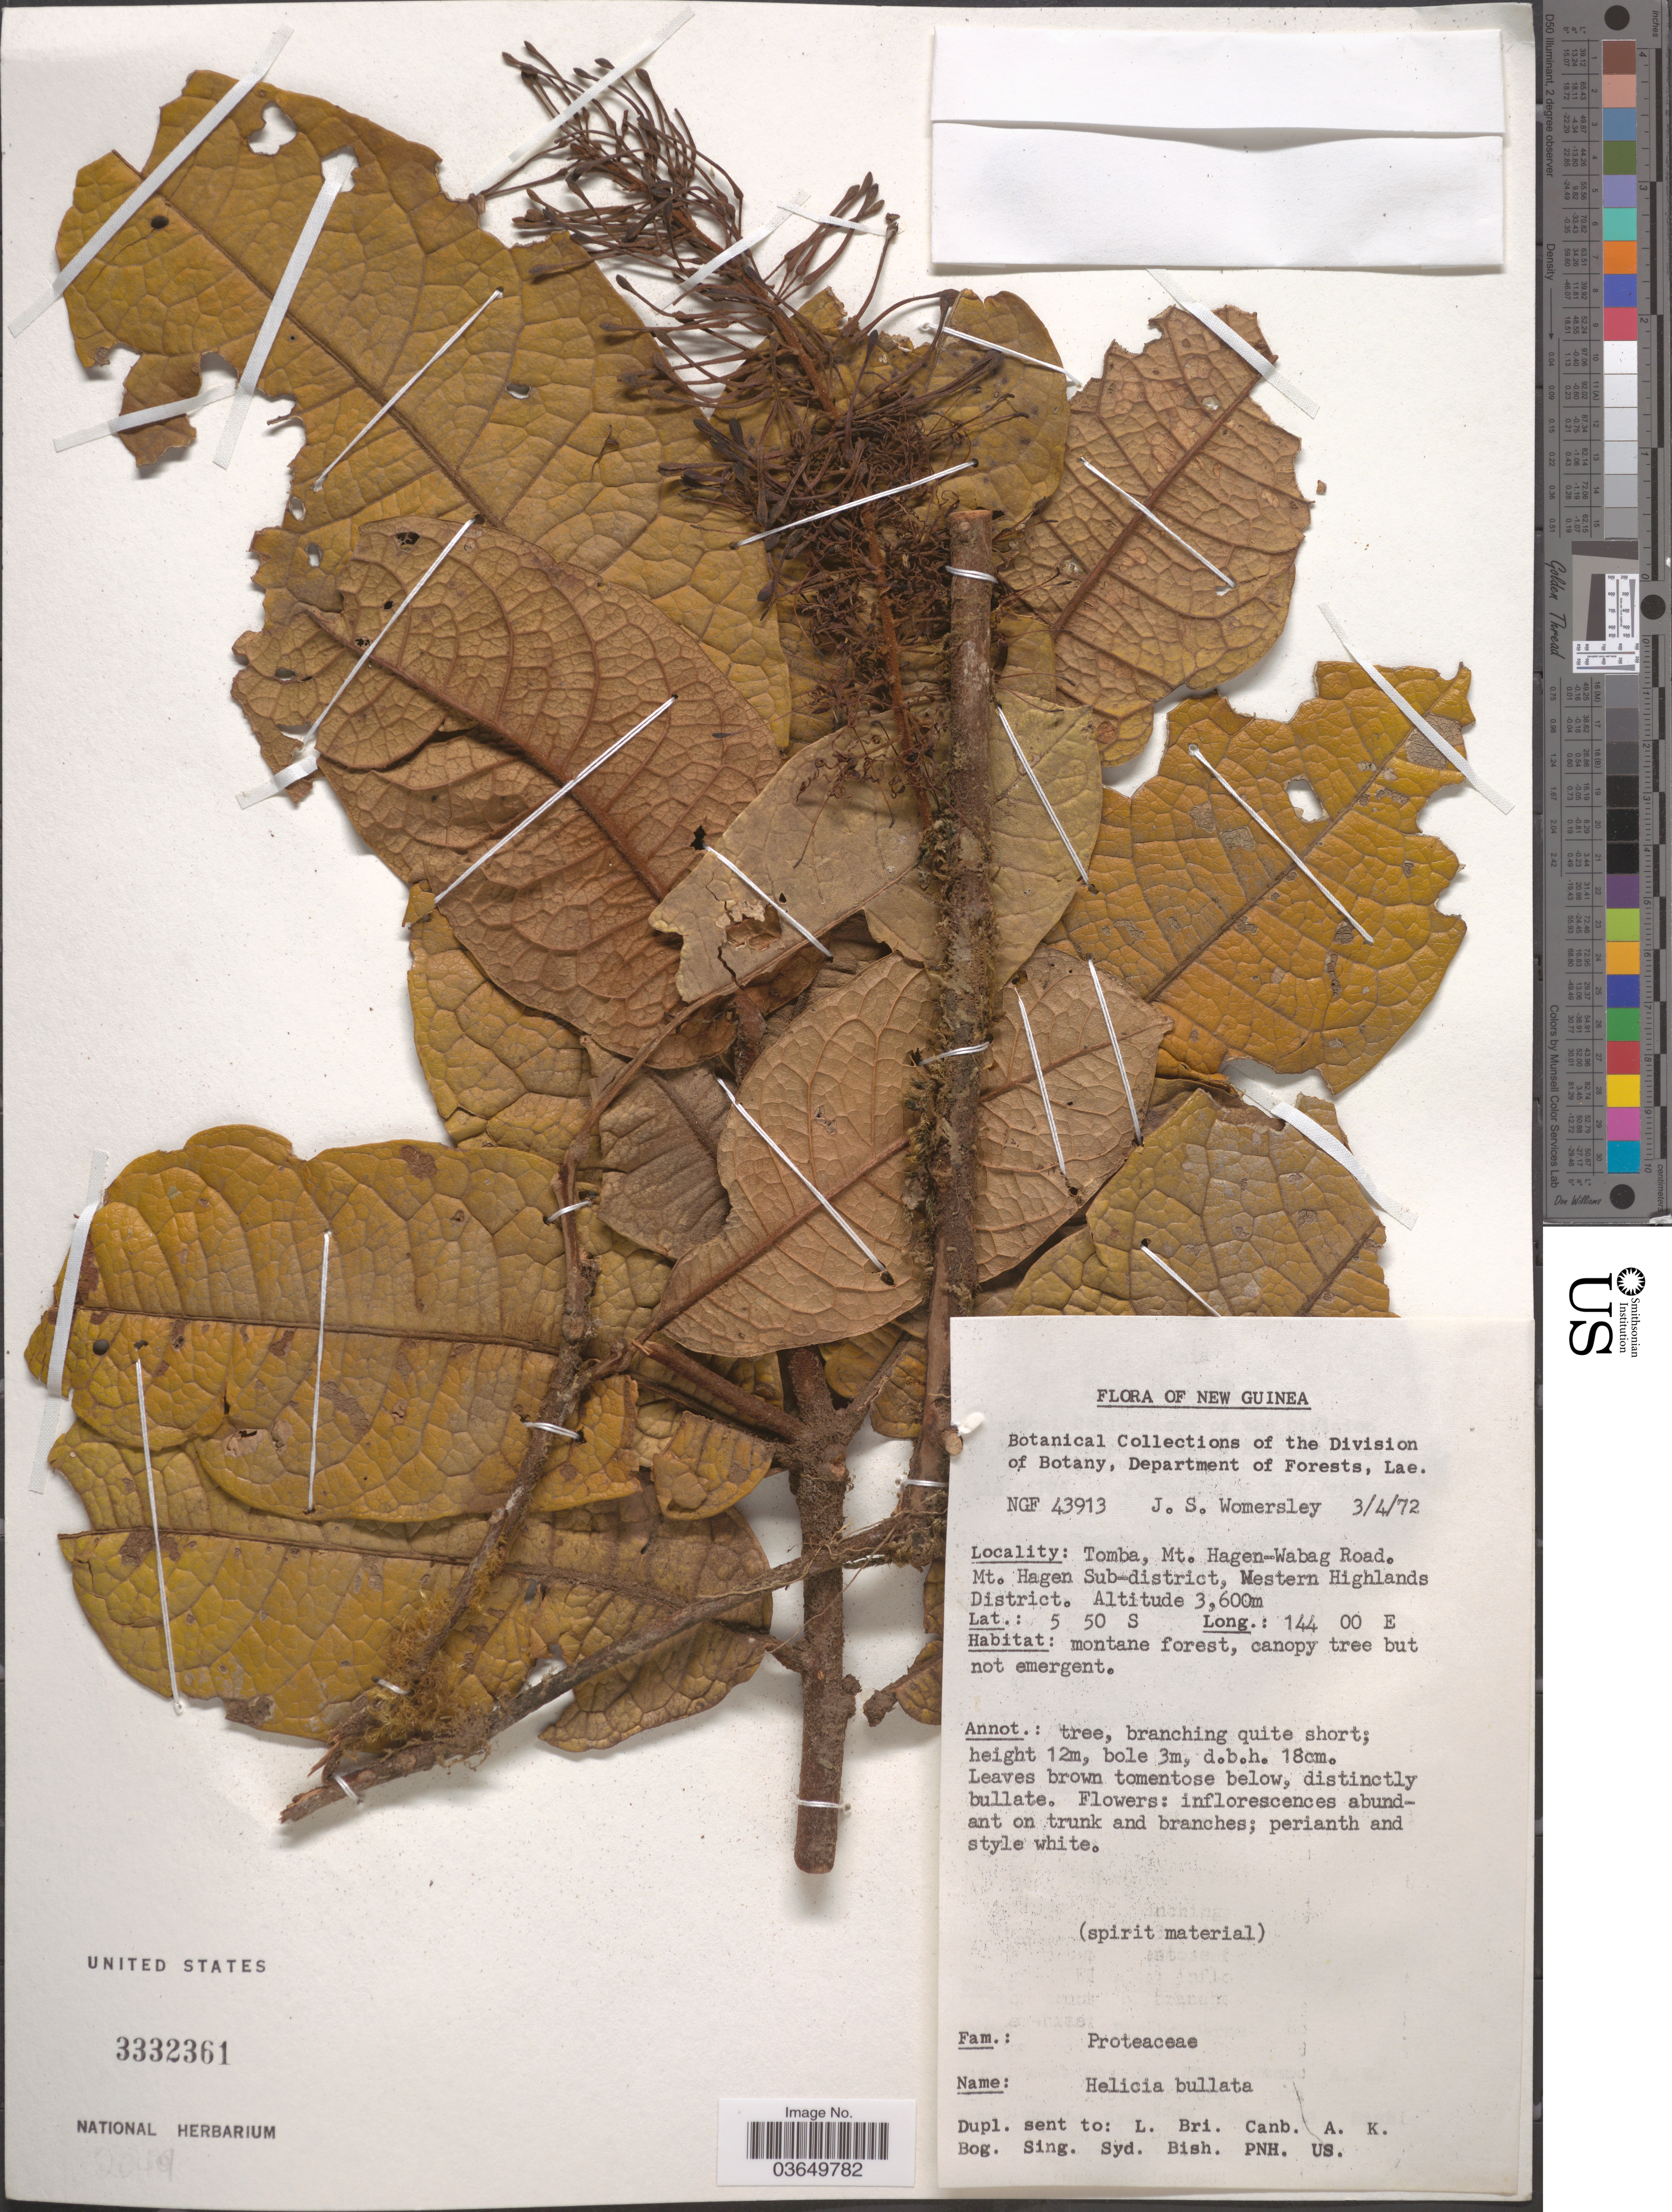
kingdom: Plantae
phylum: Tracheophyta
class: Magnoliopsida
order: Proteales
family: Proteaceae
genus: Helicia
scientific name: Helicia bullata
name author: Sleumer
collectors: J. S. Womersley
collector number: NGF 43913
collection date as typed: Transcribed d/m/y: 3/4/72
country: Papua New Guinea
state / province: Western Highlands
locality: New Guinea. Tomba, Mt. Hagen-Wabag Road. Mt. Hagen Sub-district, Western Highlands District.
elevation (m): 3600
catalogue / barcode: US 3332361